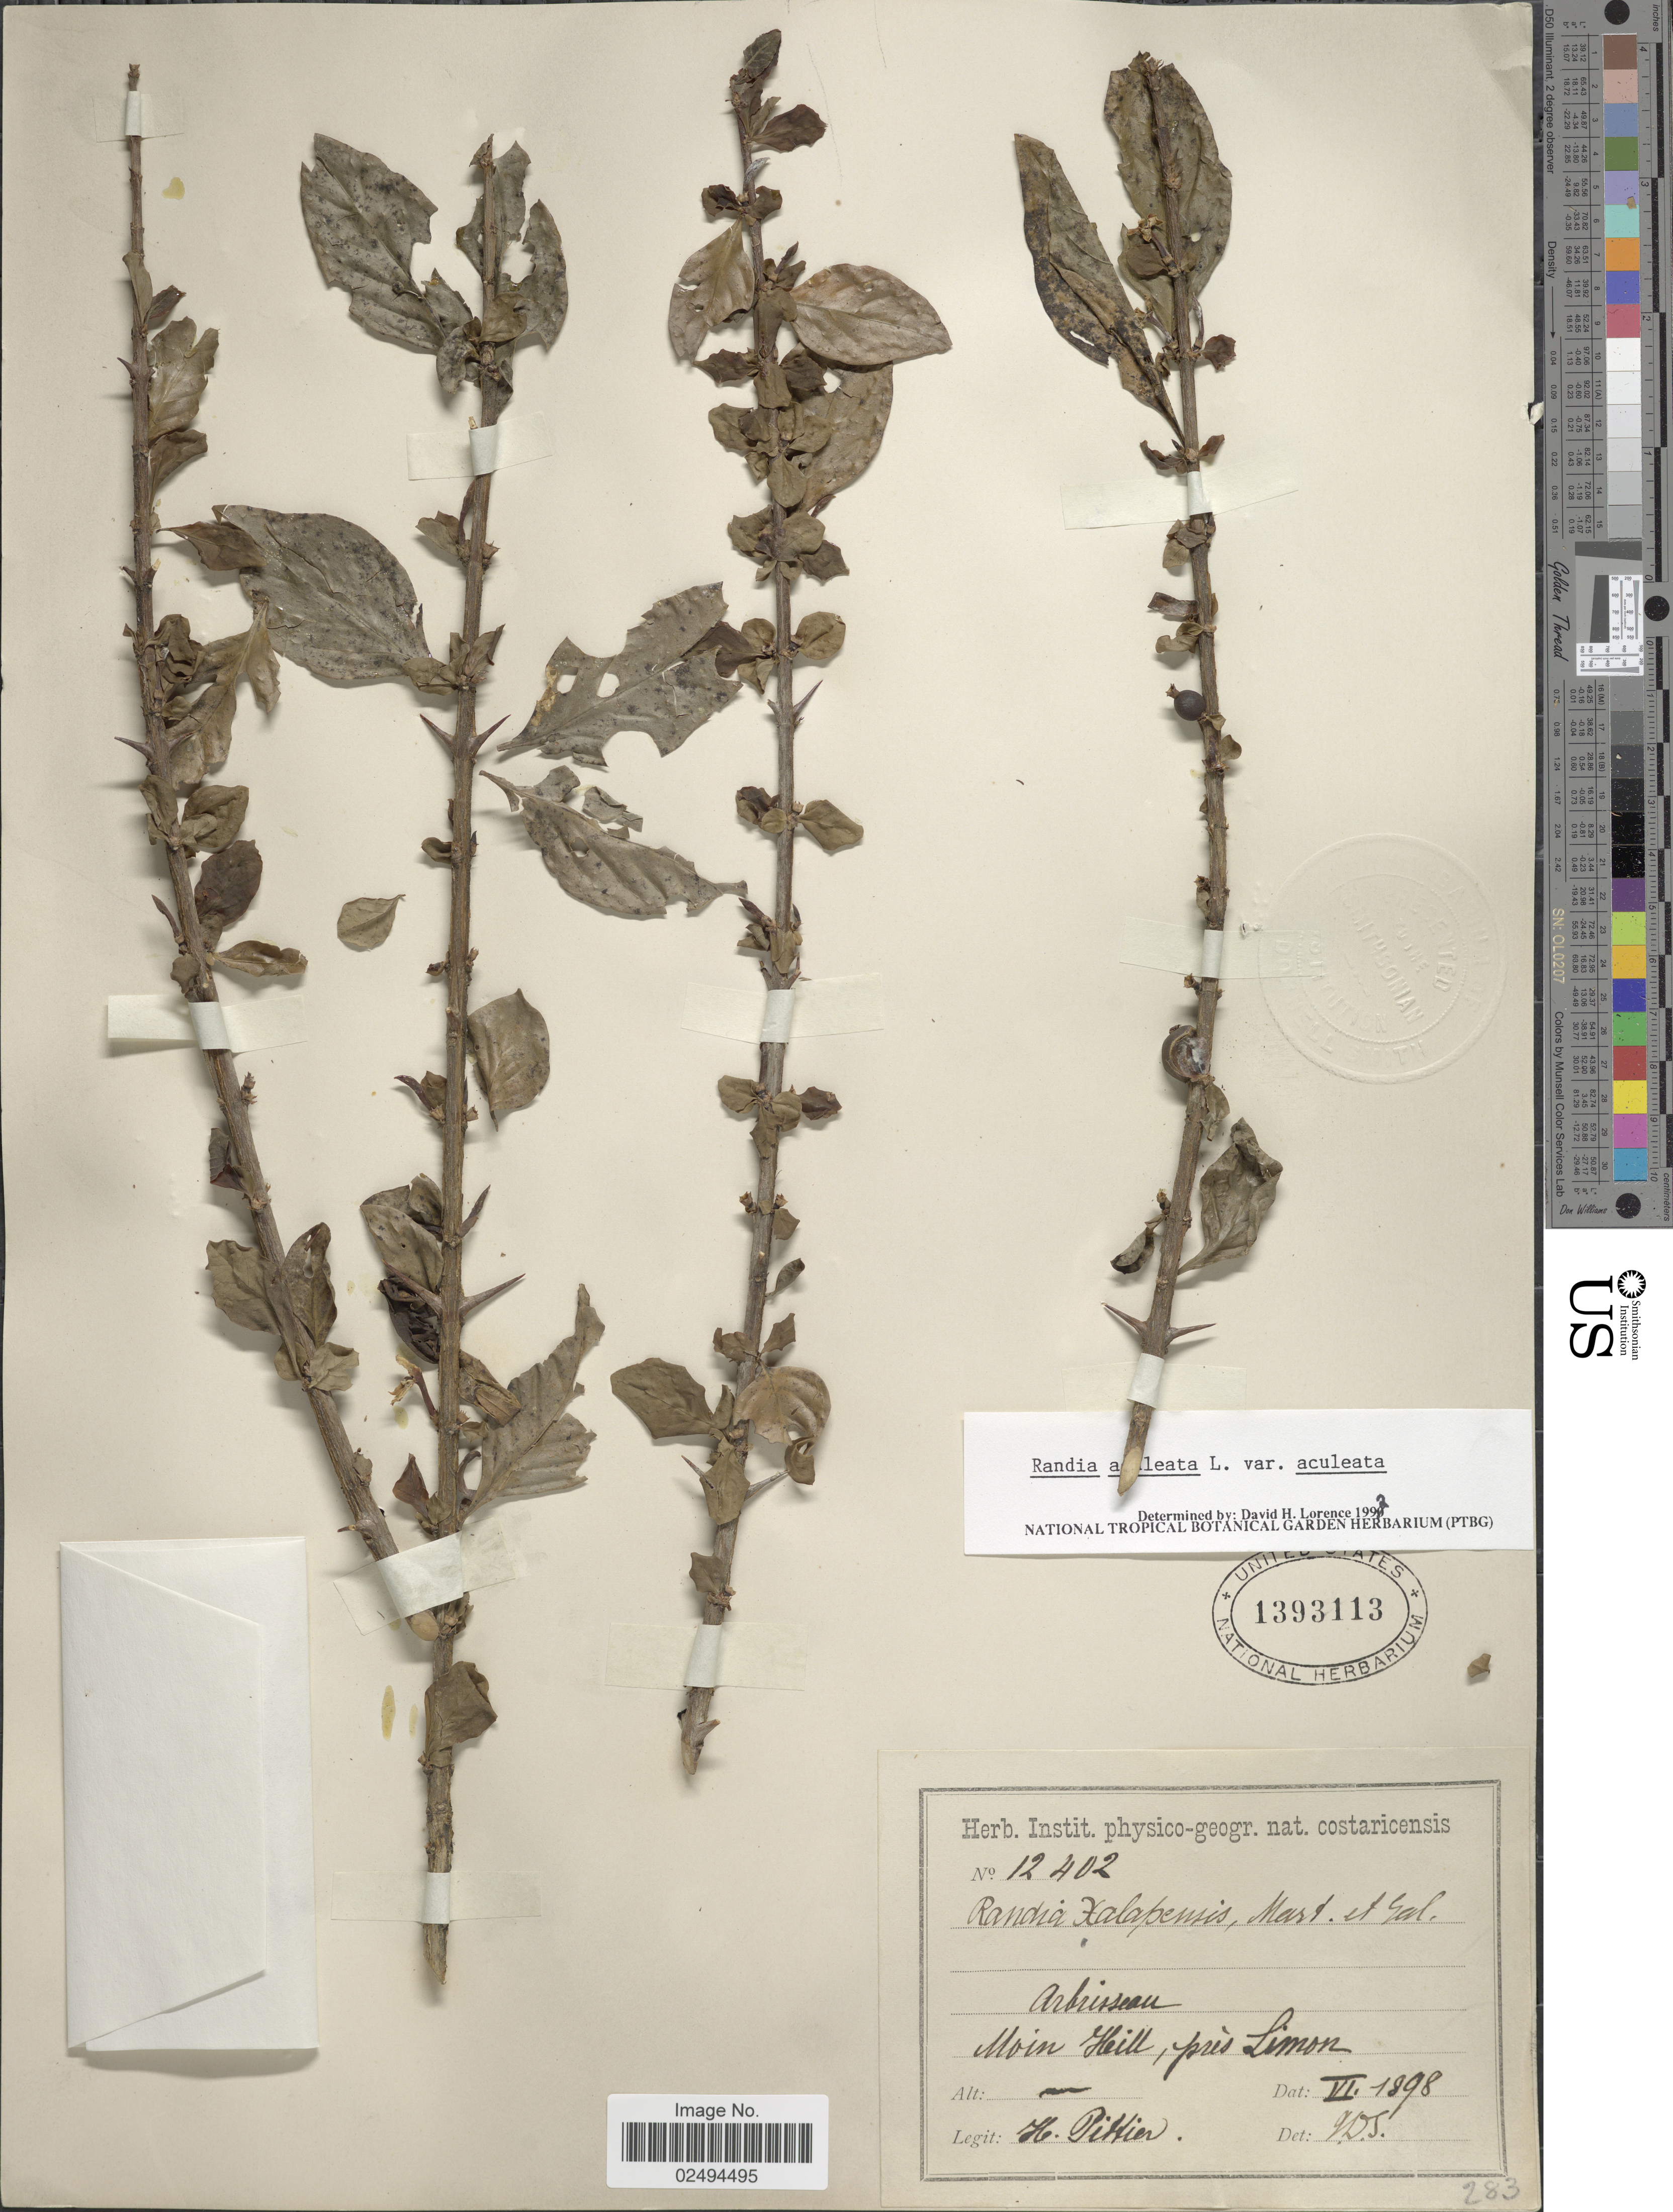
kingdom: Plantae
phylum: Tracheophyta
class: Magnoliopsida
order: Gentianales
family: Rubiaceae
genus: Randia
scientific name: Randia aculeata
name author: L.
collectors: H. F. Pittier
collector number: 12402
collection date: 1898-06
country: Costa Rica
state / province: Limón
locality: Moin Hill, pres Limón [Mon Hill near Limón]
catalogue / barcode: US 1393113